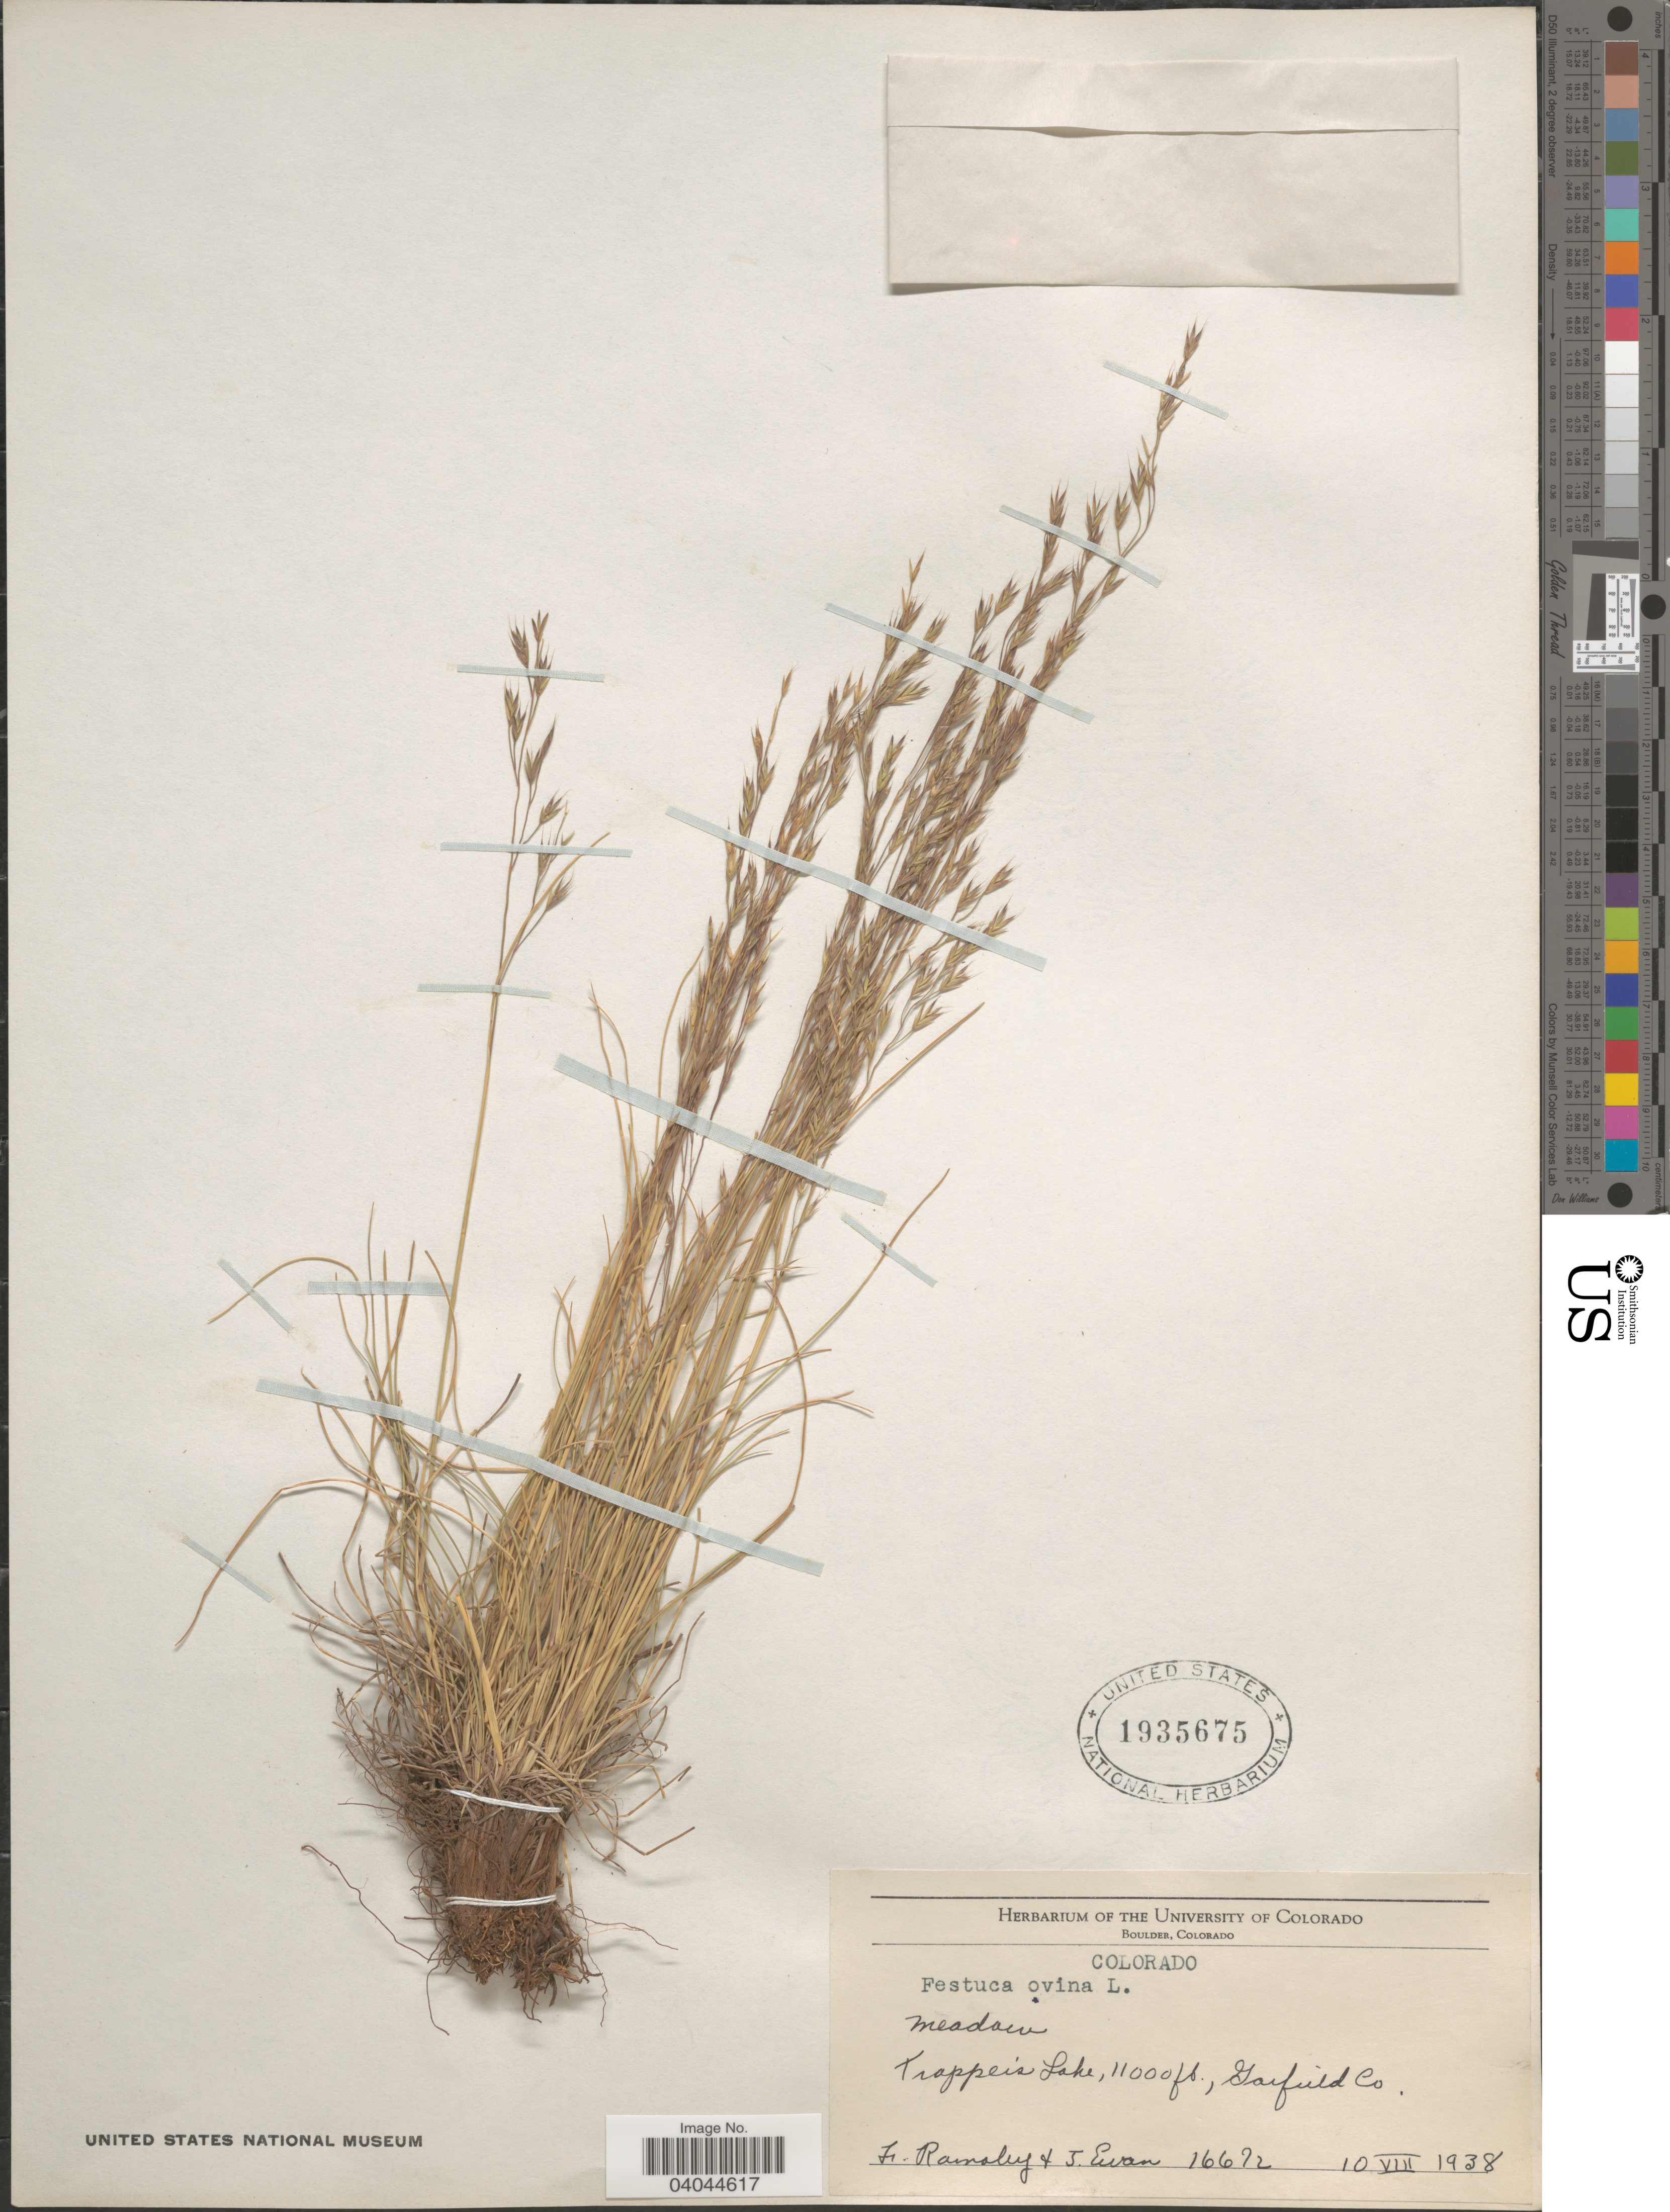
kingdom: Plantae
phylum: Tracheophyta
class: Liliopsida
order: Poales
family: Poaceae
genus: Festuca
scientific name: Festuca ovina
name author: L.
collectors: F. Ramaley & J. A. Ewan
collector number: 16672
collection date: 1938-08-10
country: United States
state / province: Colorado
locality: Meadow. Trapper's Lake, Garfield Co.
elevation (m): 3353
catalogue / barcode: US 1935675